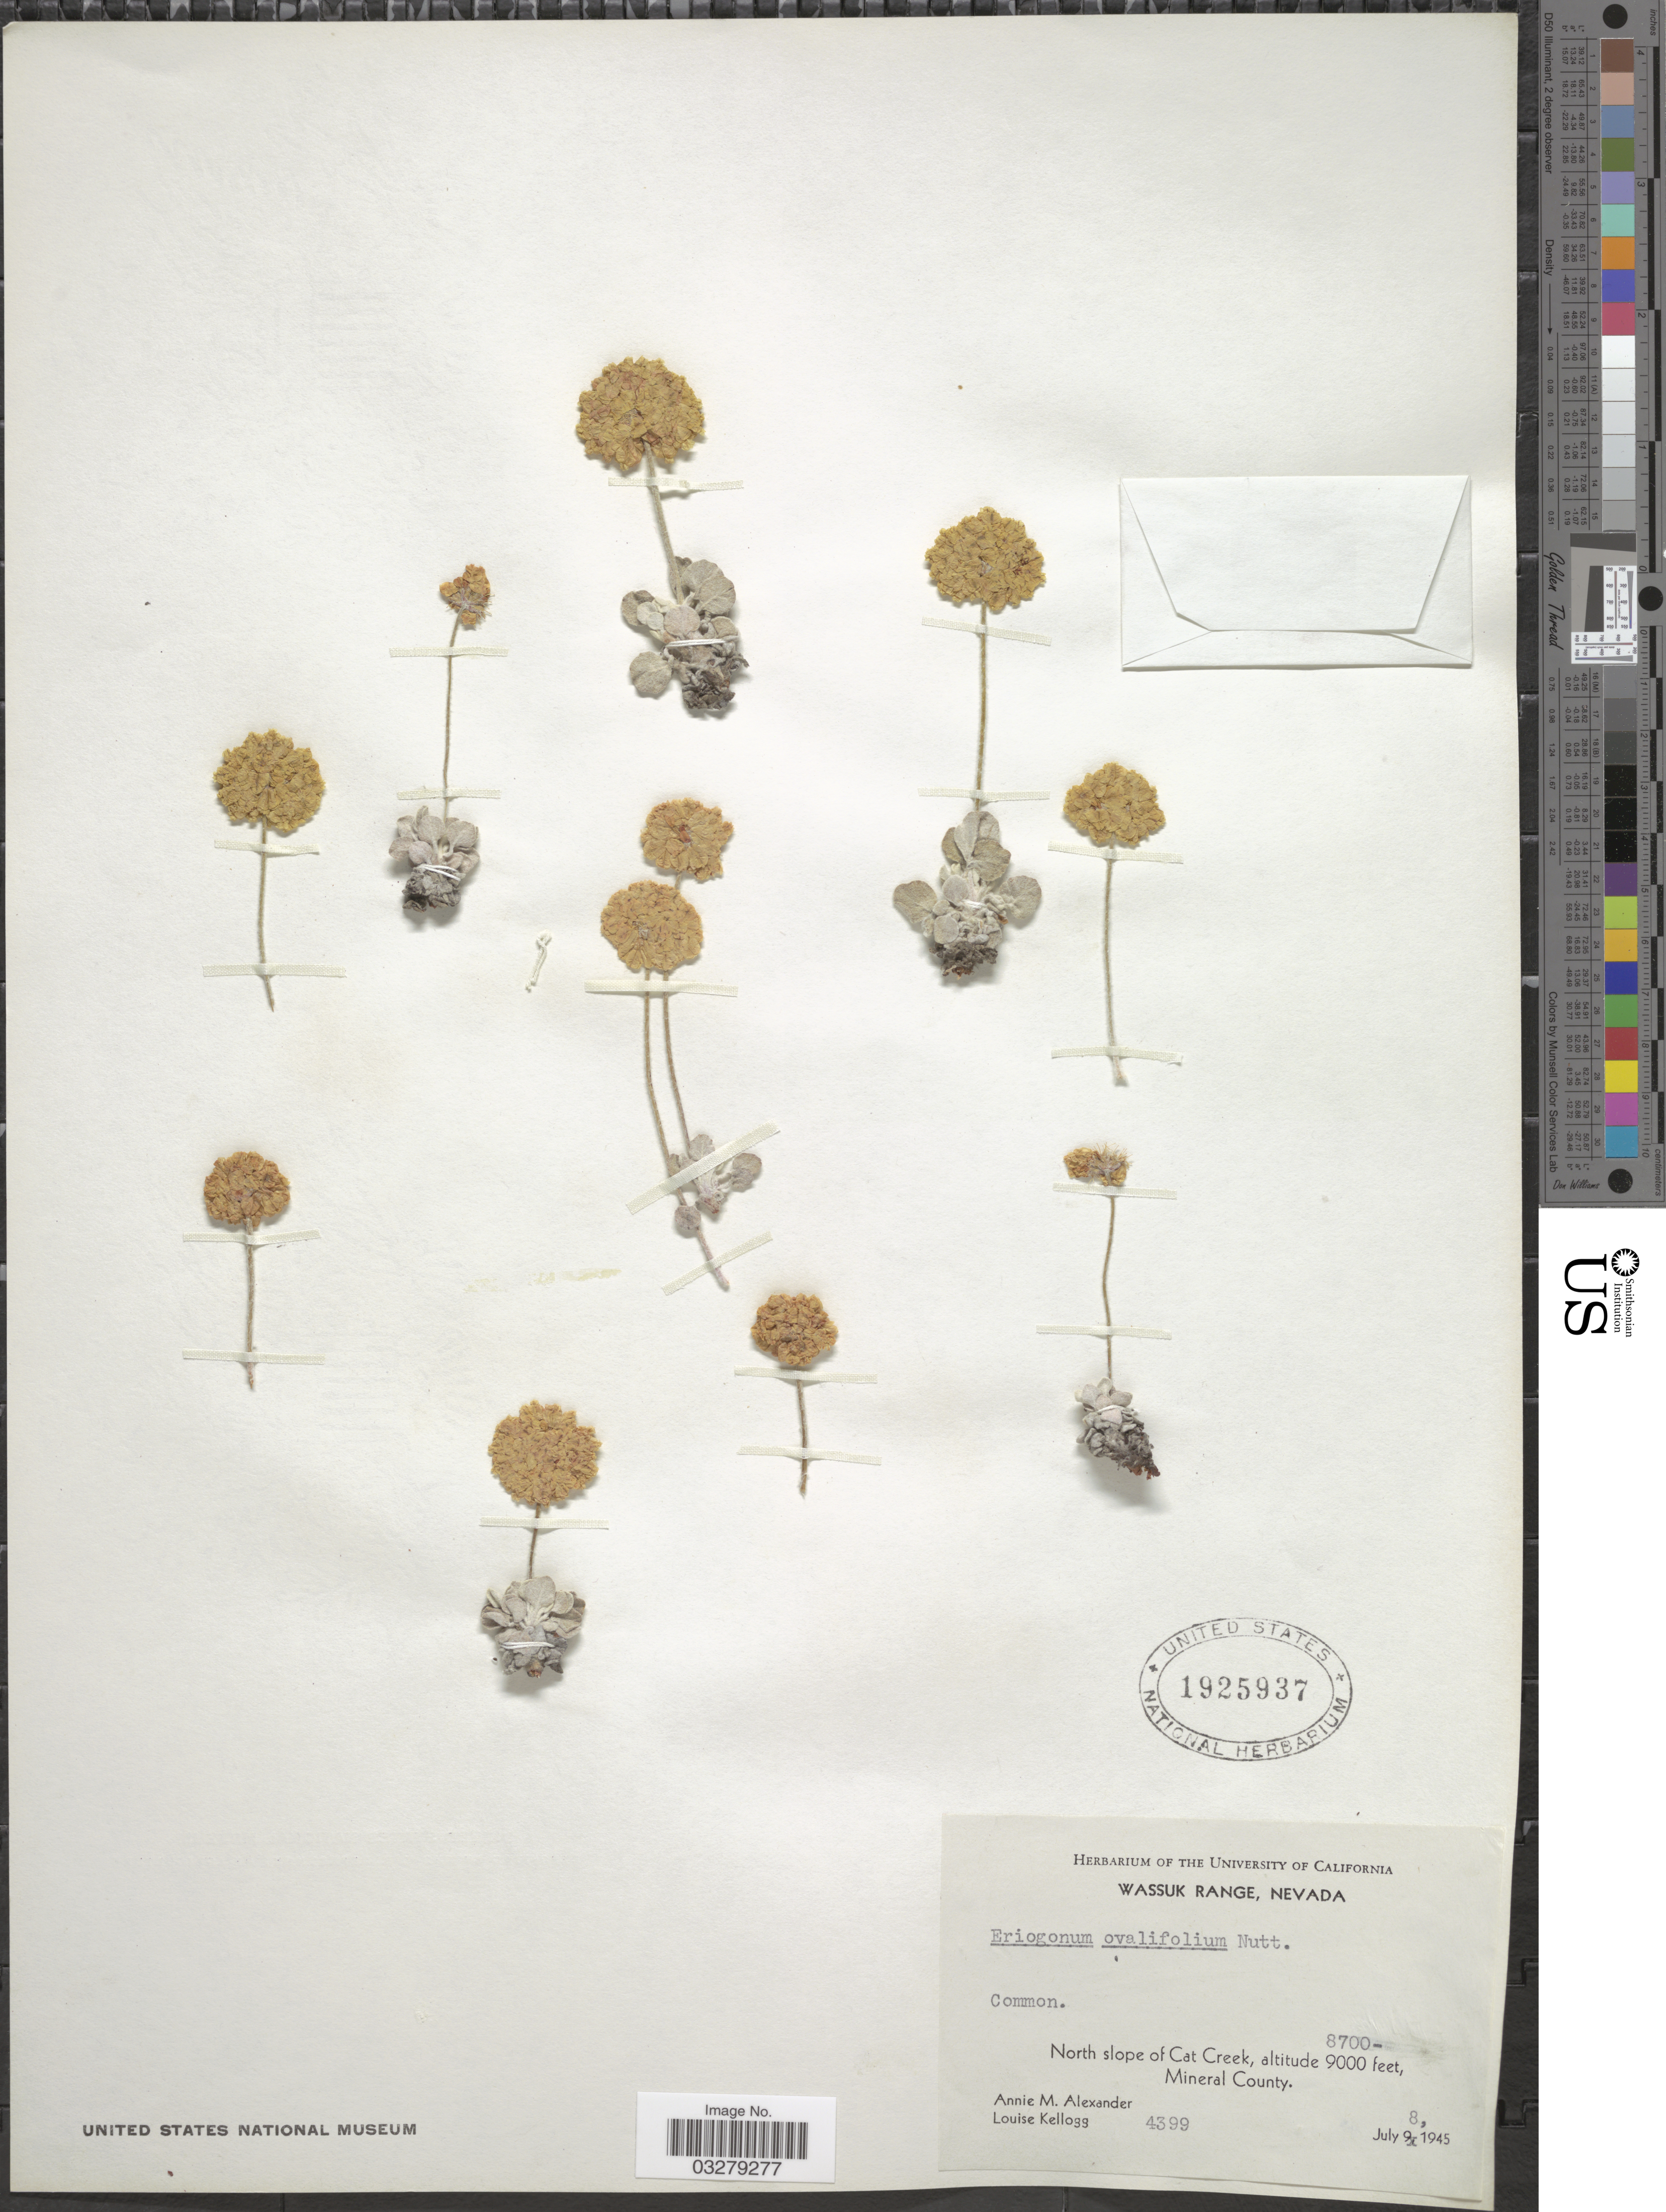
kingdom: Plantae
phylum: Tracheophyta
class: Magnoliopsida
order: Caryophyllales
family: Polygonaceae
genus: Eriogonum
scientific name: Eriogonum ovalifolium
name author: Nutt.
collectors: A. M. Alexander & L. Kellogg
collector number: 4399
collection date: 1945-07-08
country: United States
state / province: Nevada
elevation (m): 2652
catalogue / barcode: US 1925937